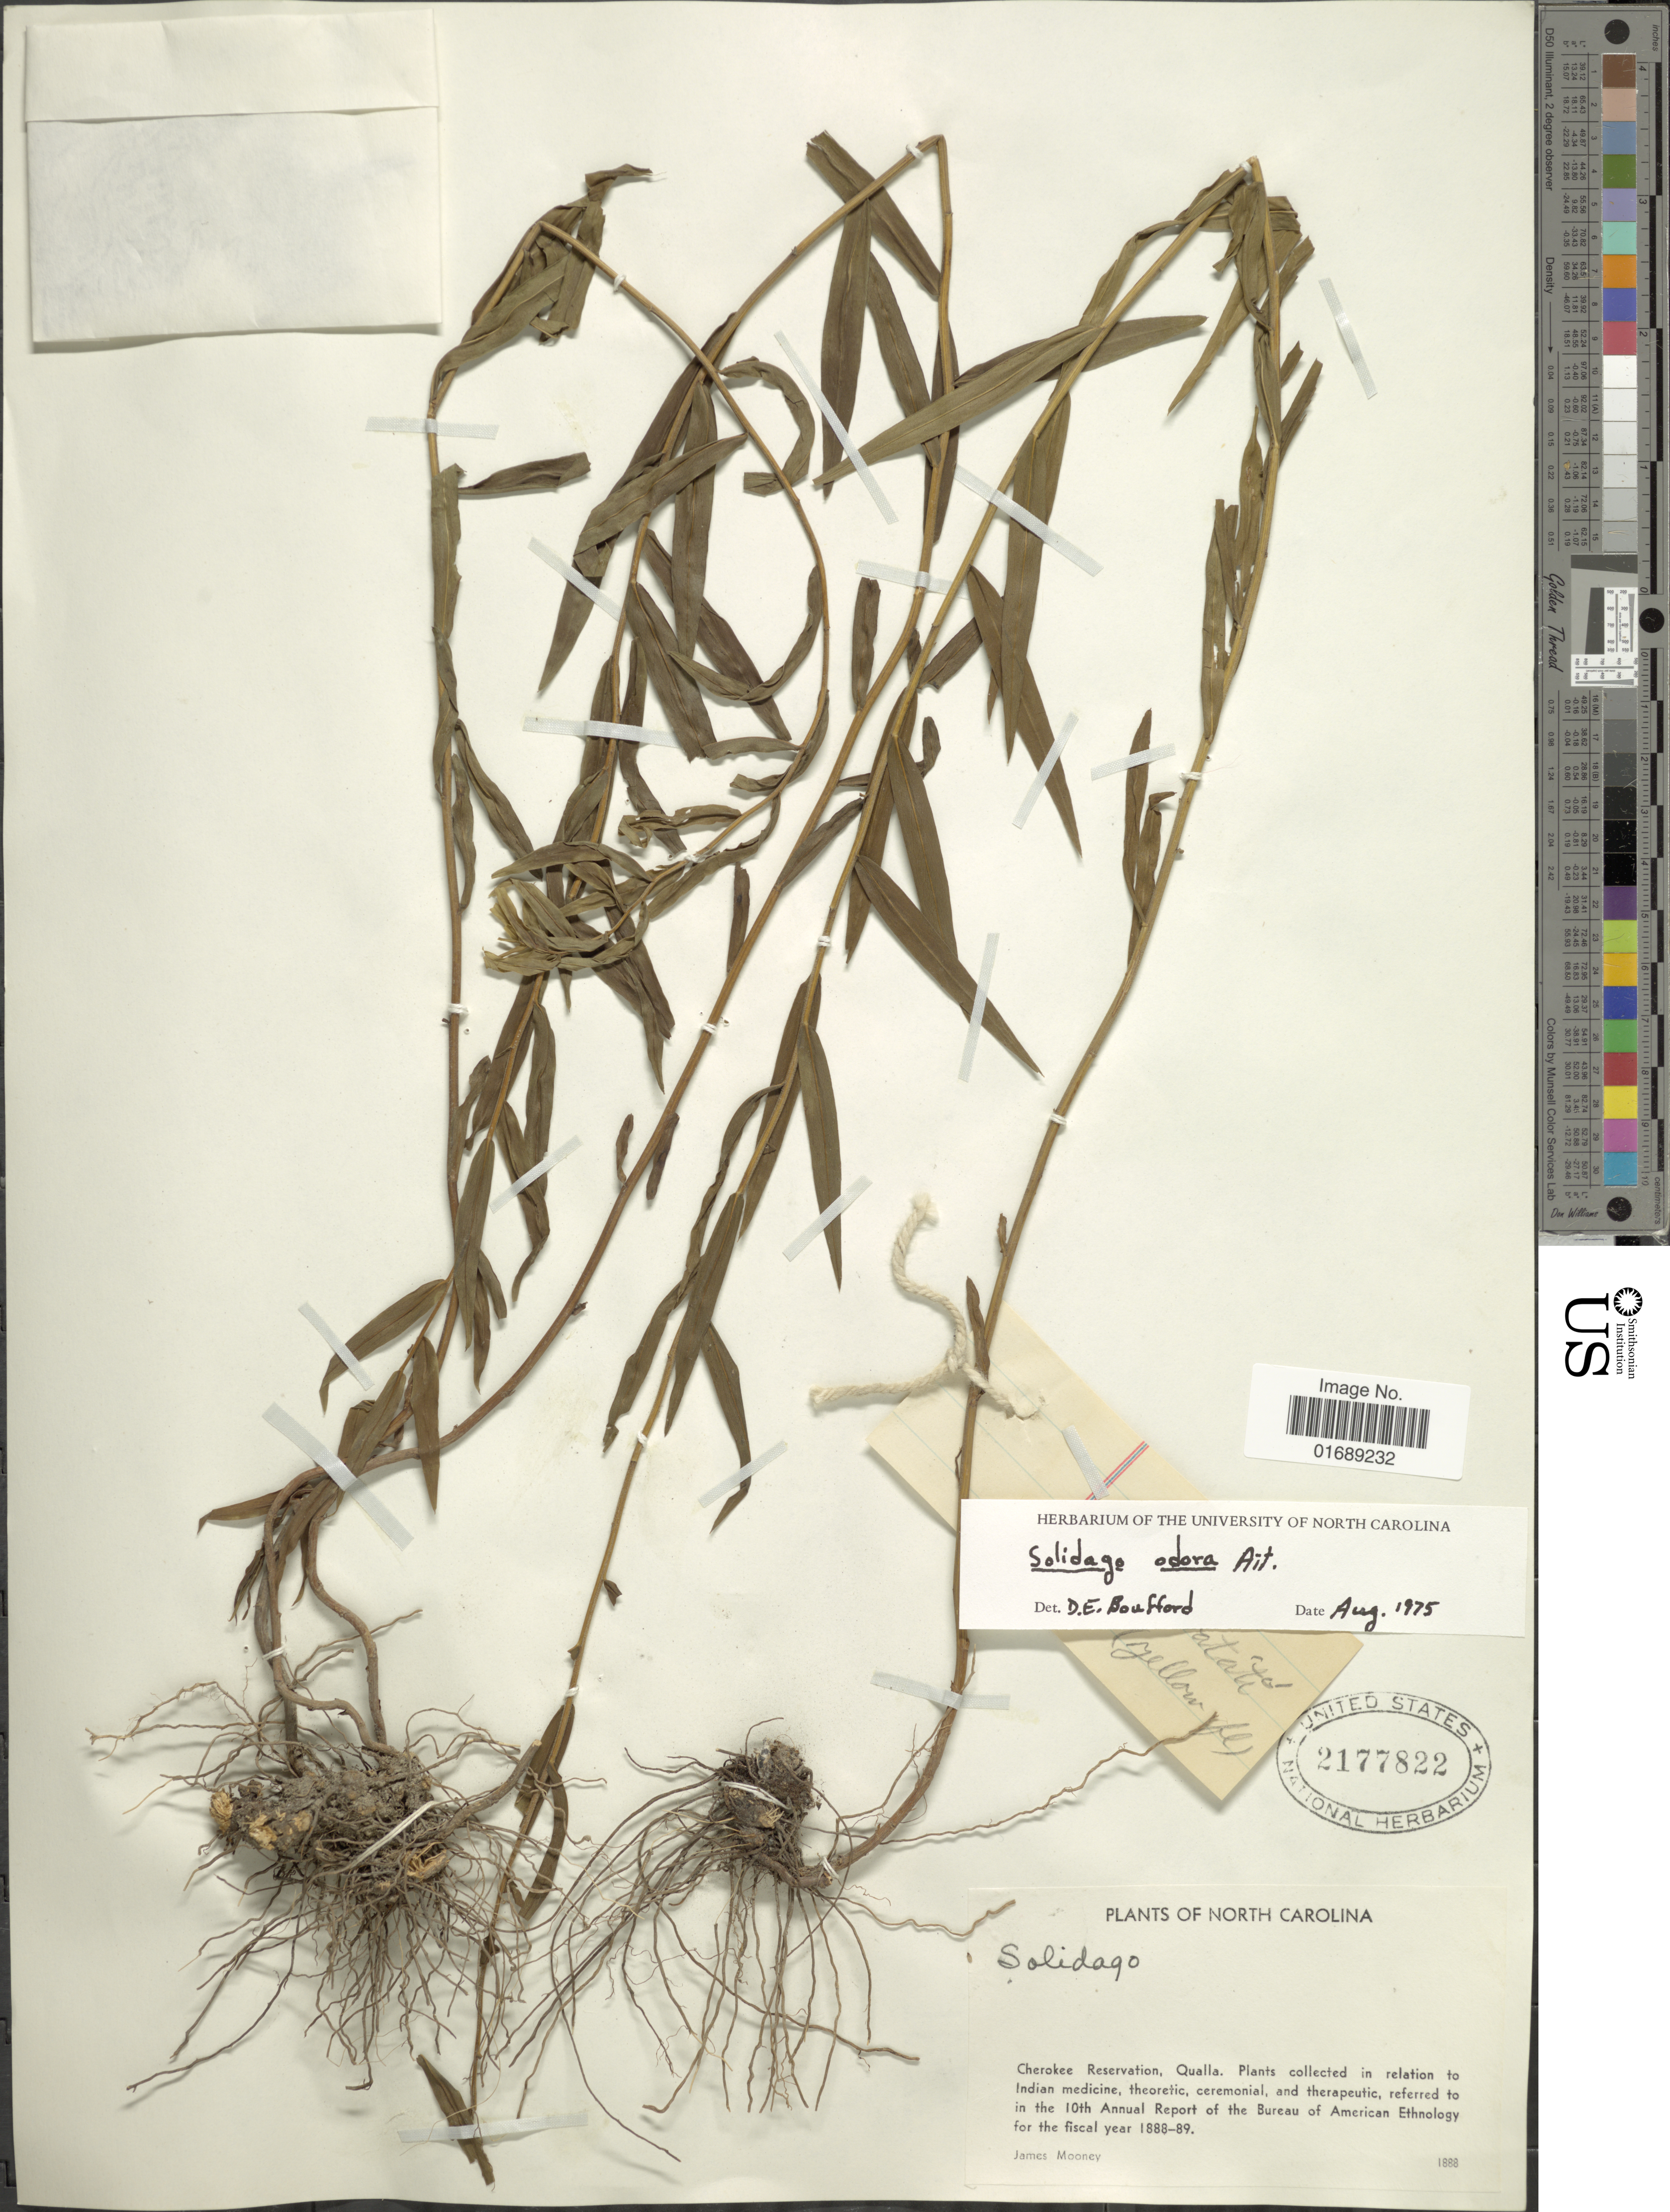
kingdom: Plantae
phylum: Tracheophyta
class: Magnoliopsida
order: Asterales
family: Asteraceae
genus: Solidago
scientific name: Solidago odora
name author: Aiton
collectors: J. Mooney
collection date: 1888/1889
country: United States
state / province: North Carolina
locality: Cherokee Reservation, Qualla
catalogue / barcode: US 2177822